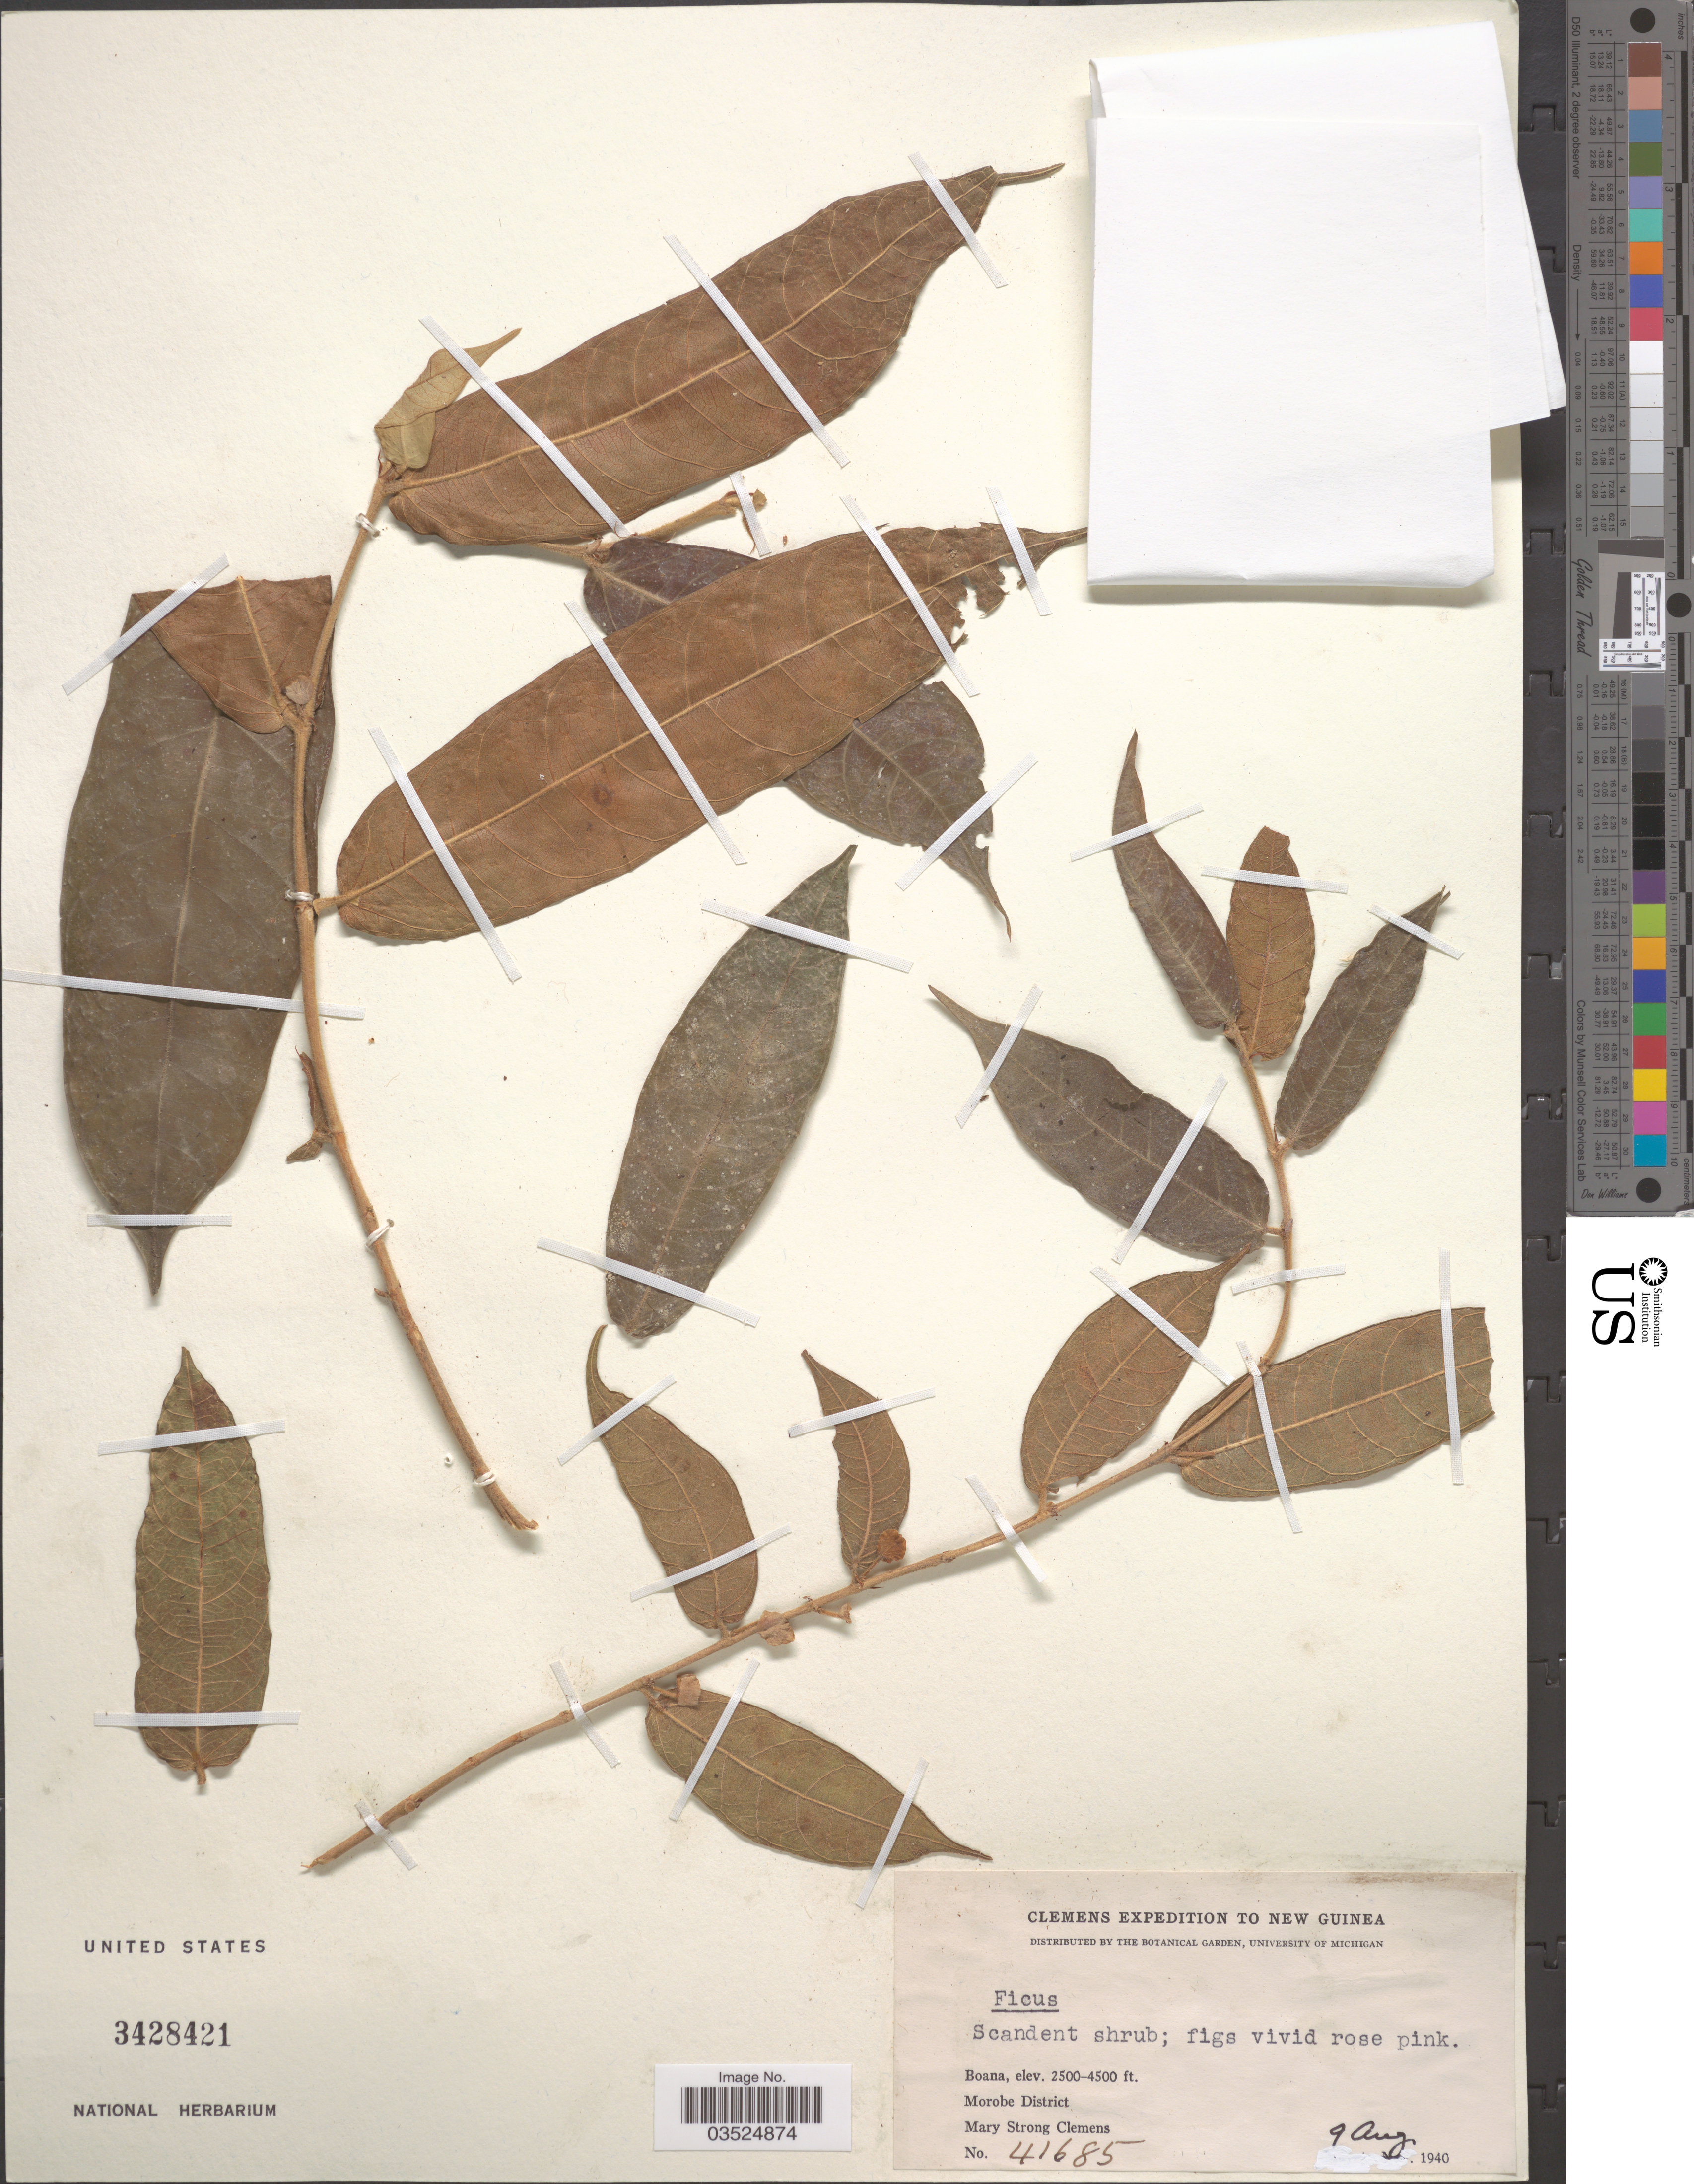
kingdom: Plantae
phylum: Tracheophyta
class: Magnoliopsida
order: Rosales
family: Moraceae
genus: Ficus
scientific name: Ficus sp.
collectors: M. S. Clemens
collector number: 41685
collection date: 1940-08-09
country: Papua New Guinea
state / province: Morobe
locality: New Guinea. Boana, Morobe District.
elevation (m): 762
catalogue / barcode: US 3428421